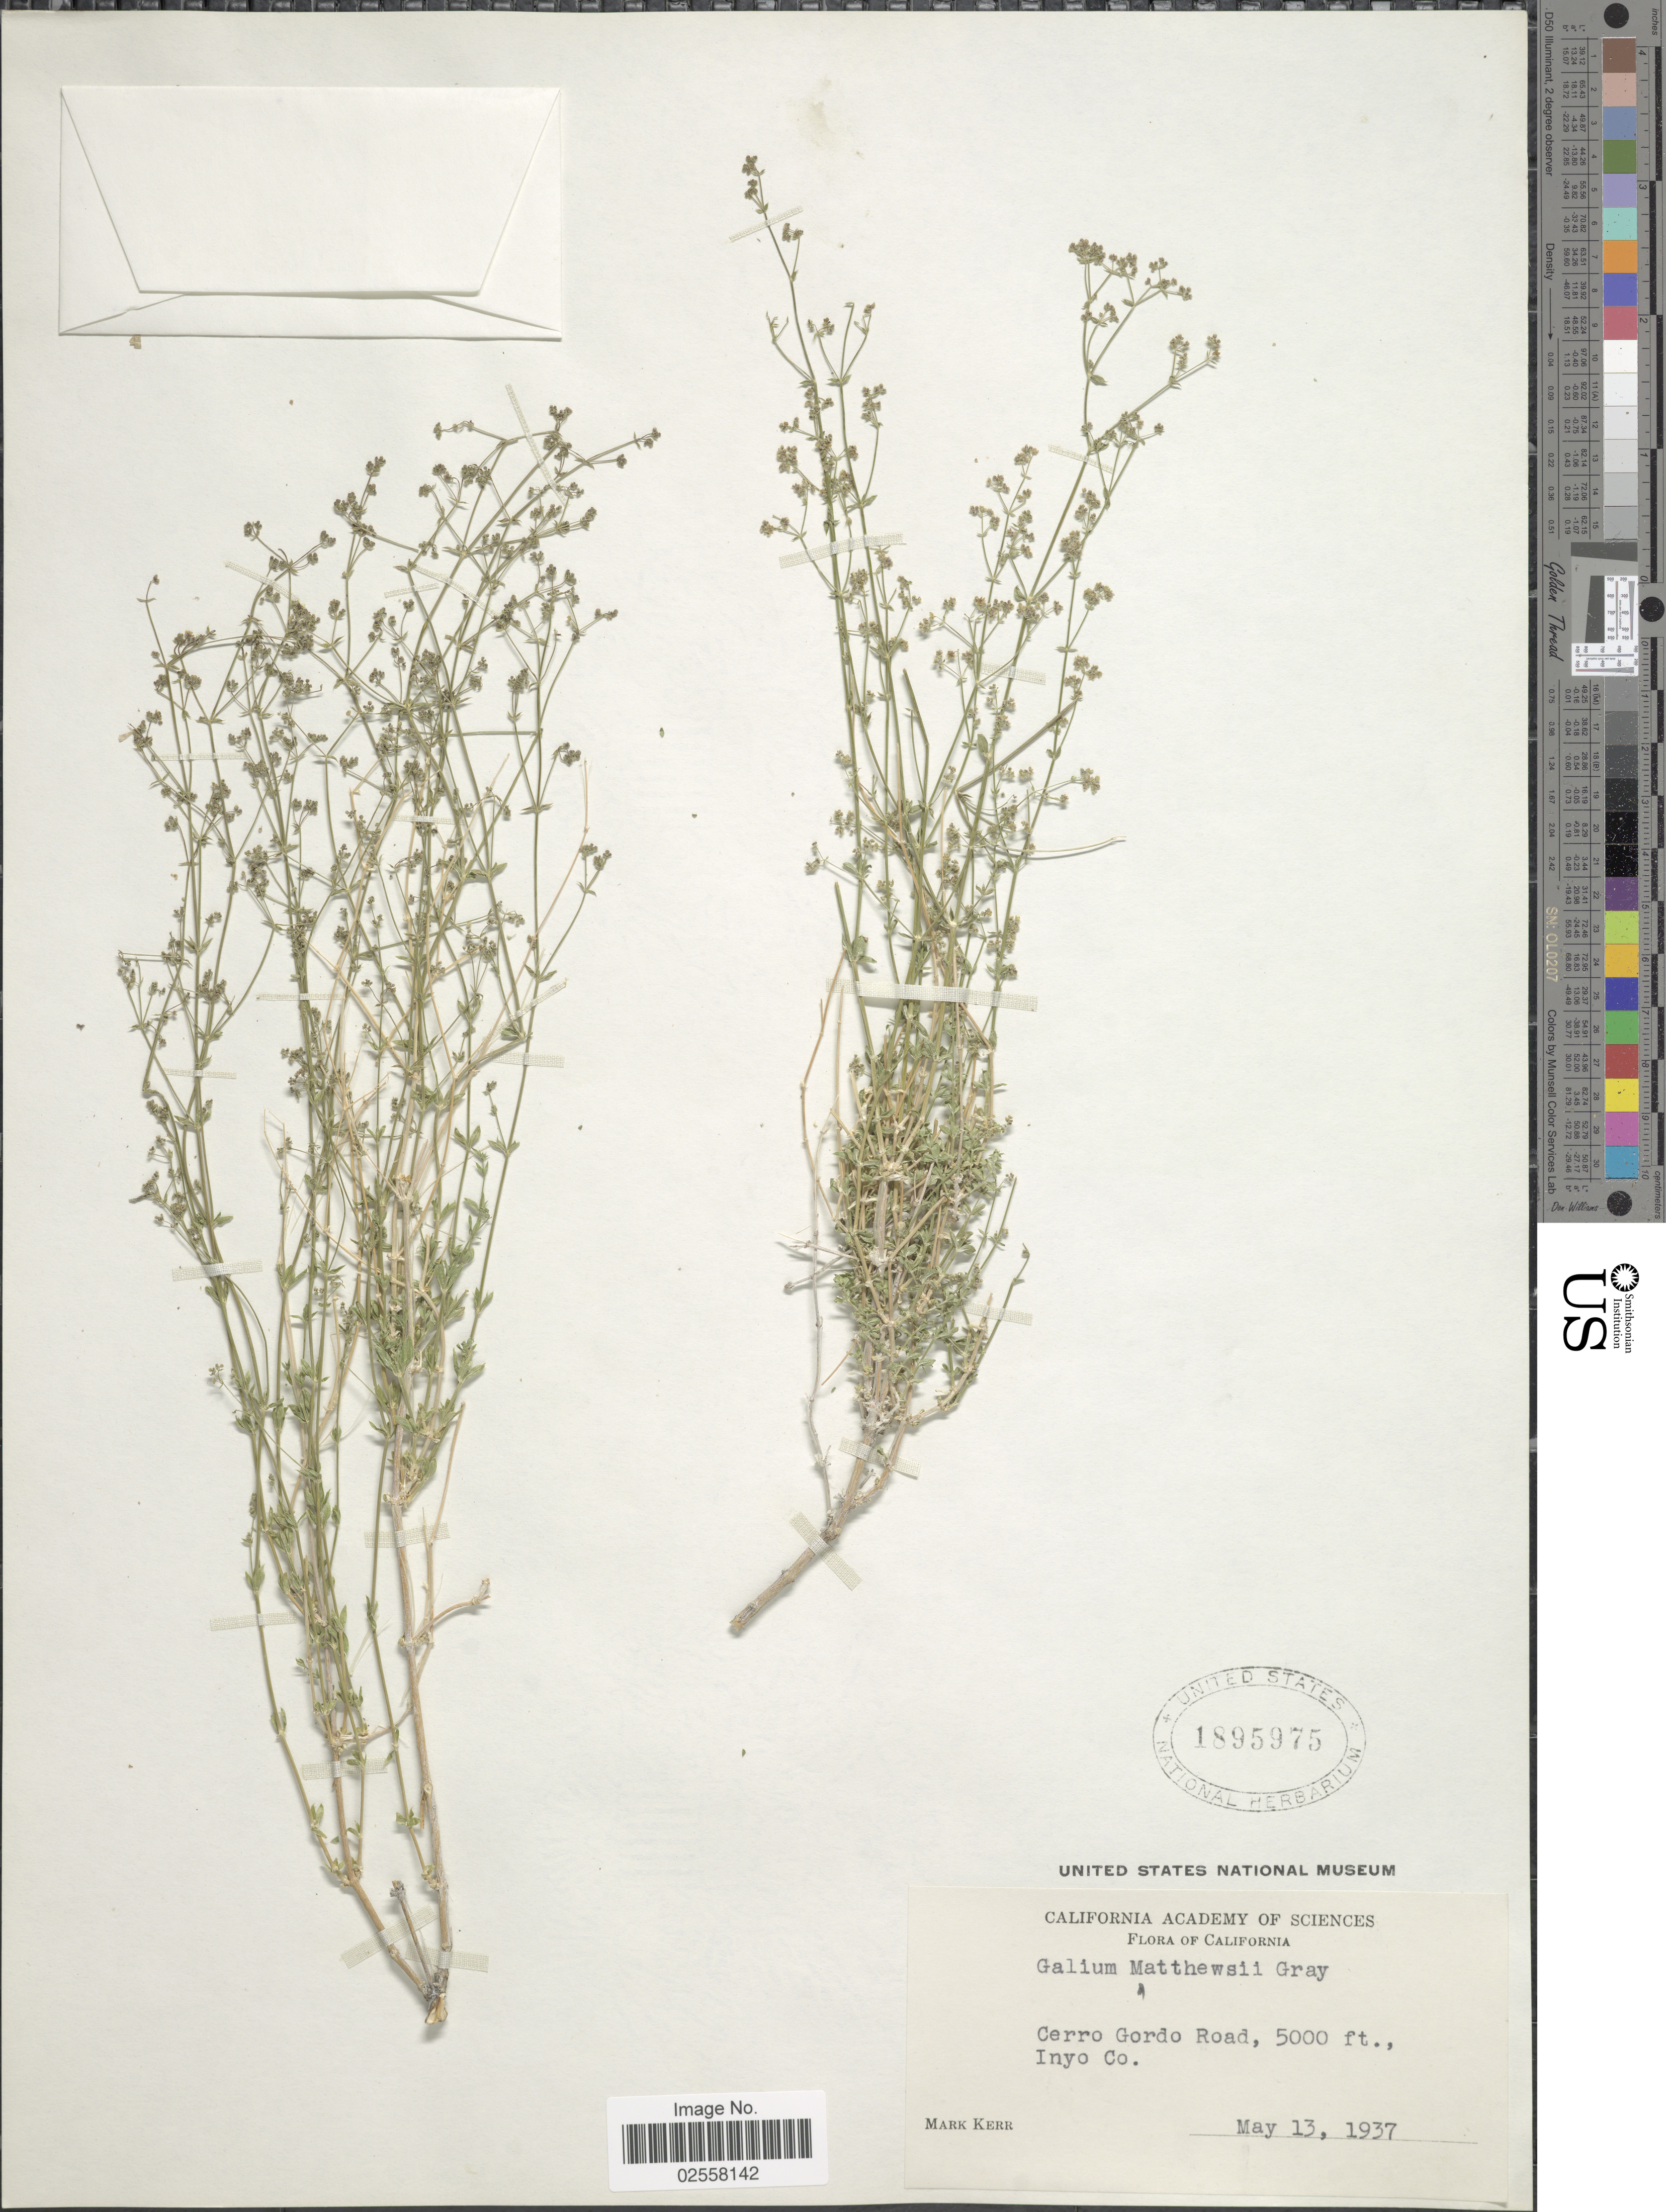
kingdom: Plantae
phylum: Tracheophyta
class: Magnoliopsida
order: Gentianales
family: Rubiaceae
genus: Galium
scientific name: Galium matthewsii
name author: A. Gray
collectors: M. Kerr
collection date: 1937-05-13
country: United States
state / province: California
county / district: Inyo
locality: Cerro Gordo Road, Inyo Co.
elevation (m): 1524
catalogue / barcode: US 1895975